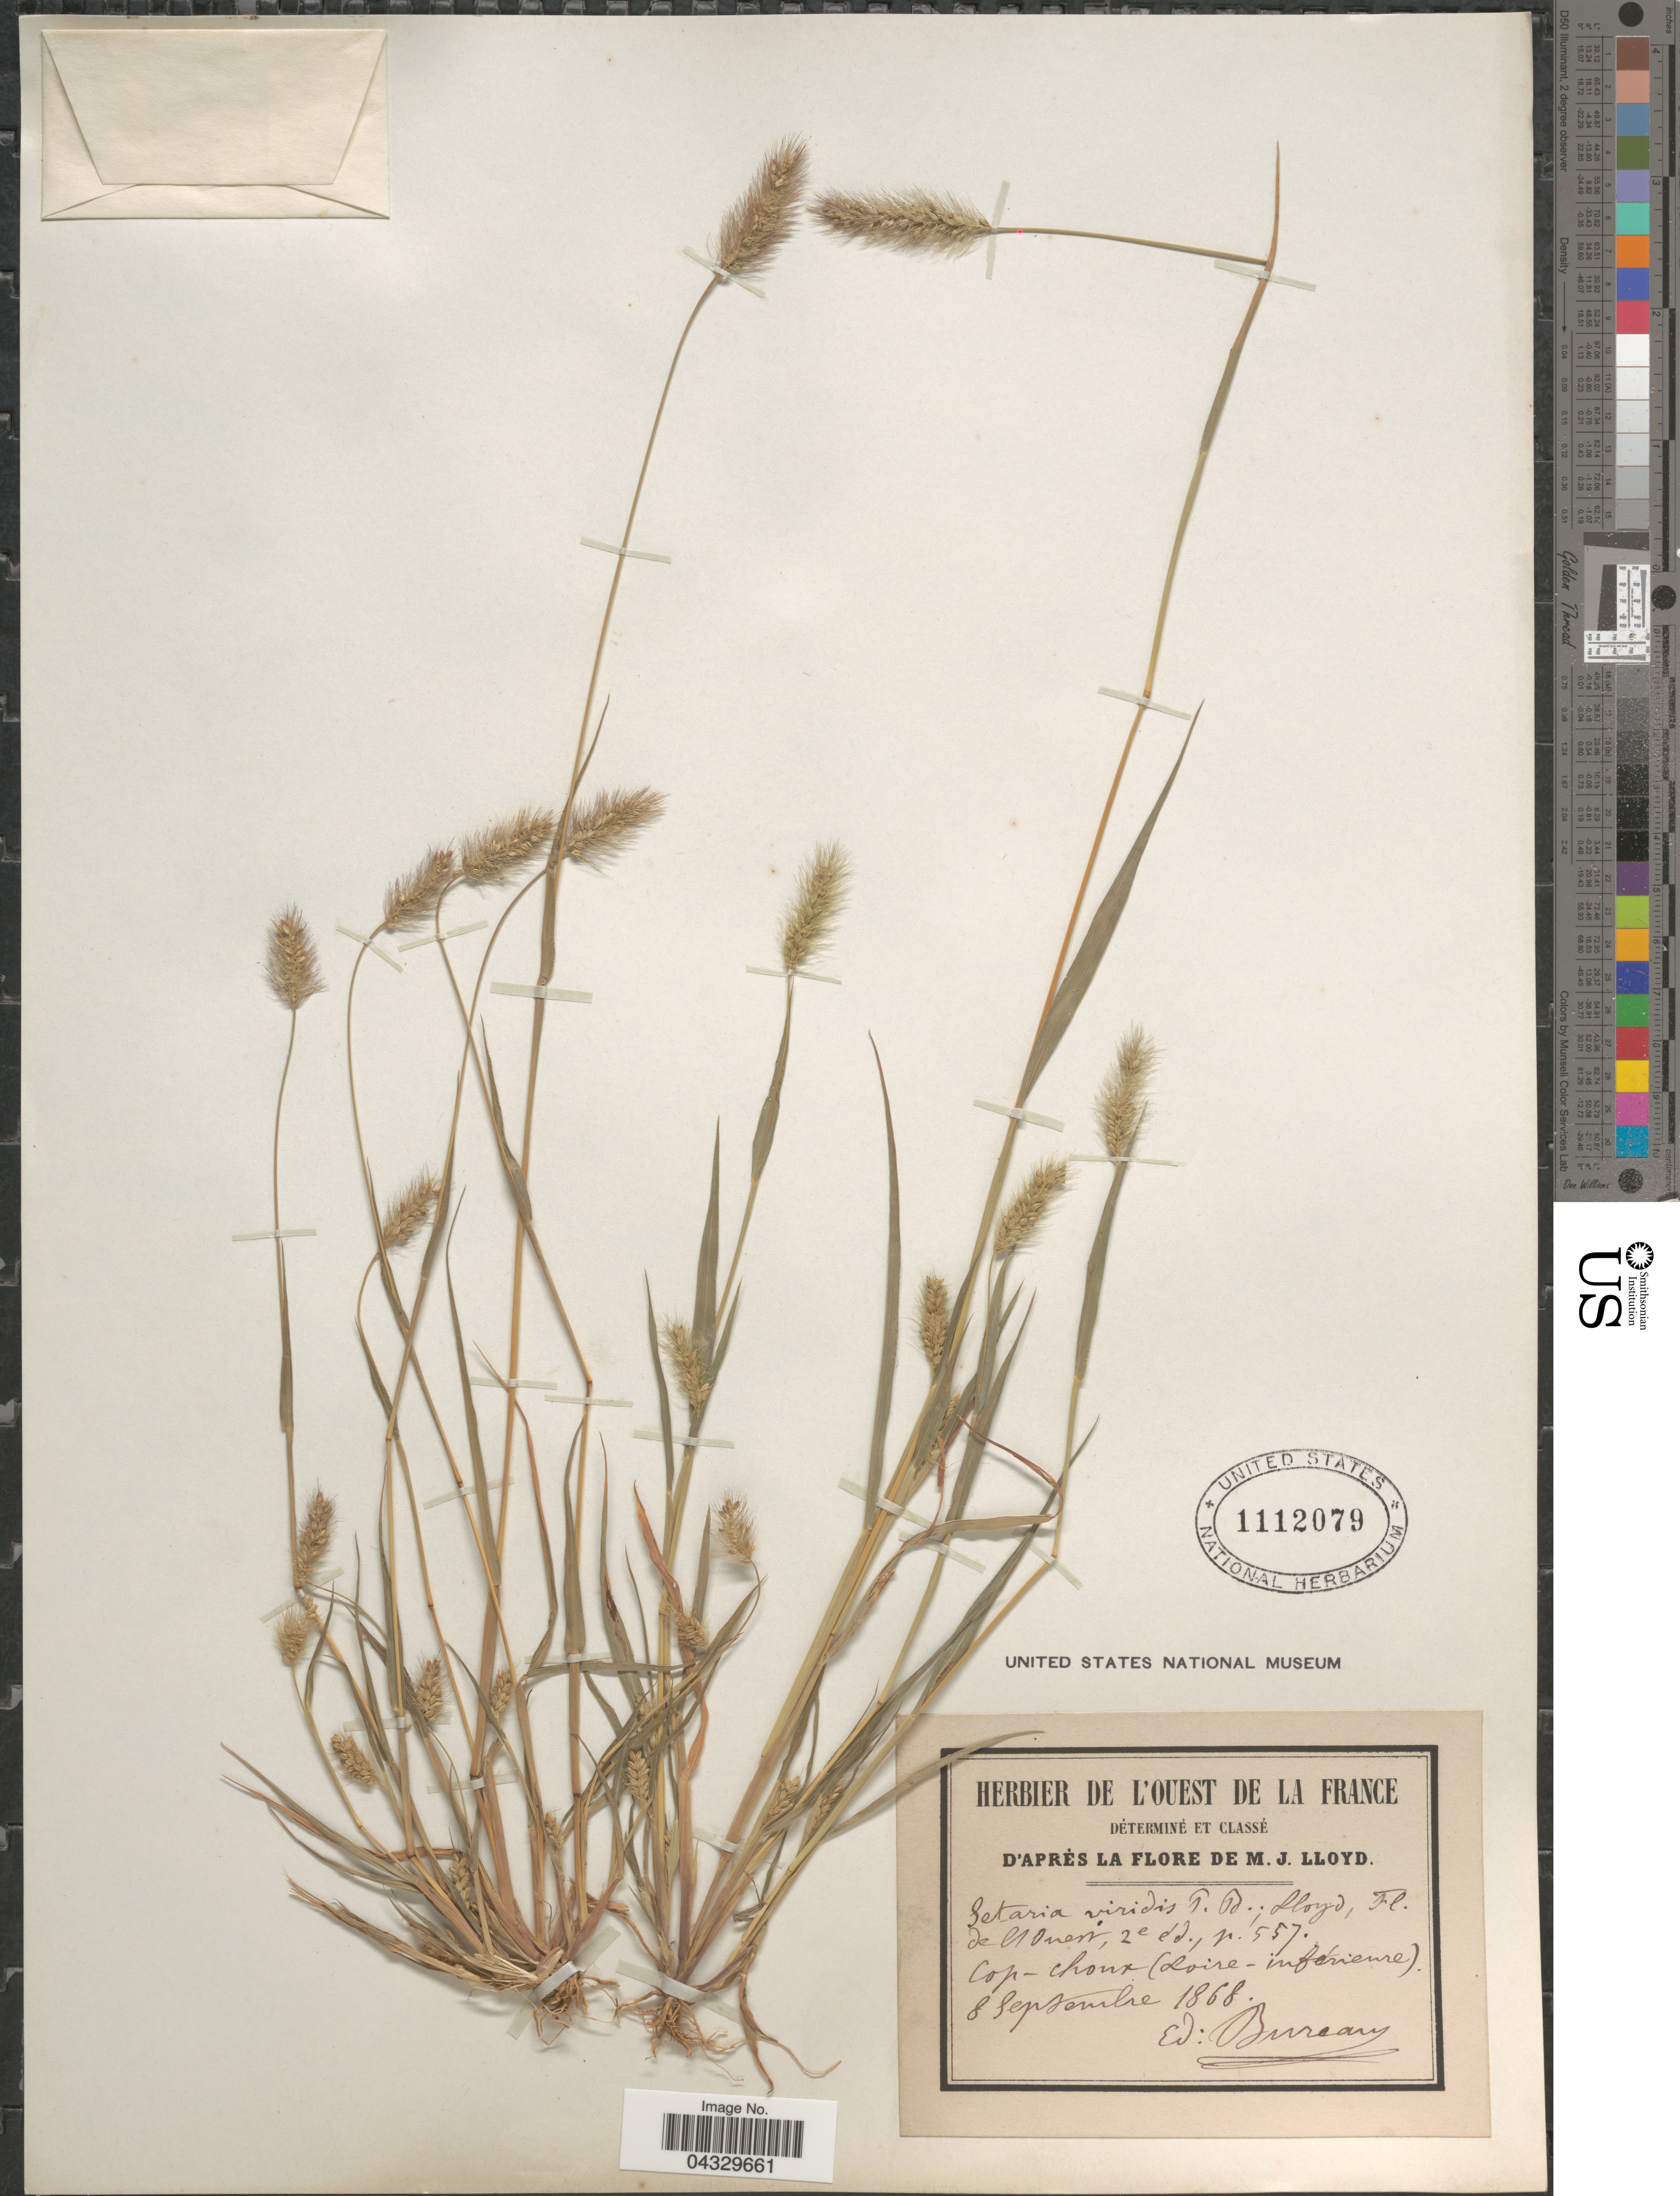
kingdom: Plantae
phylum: Tracheophyta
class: Liliopsida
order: Poales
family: Poaceae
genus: Setaria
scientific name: Setaria viridis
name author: (L.) P. Beauv.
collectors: M. Lloyd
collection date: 1868-09-08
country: France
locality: Cop-Choux (Loire-inferieure).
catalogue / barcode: US 1112079